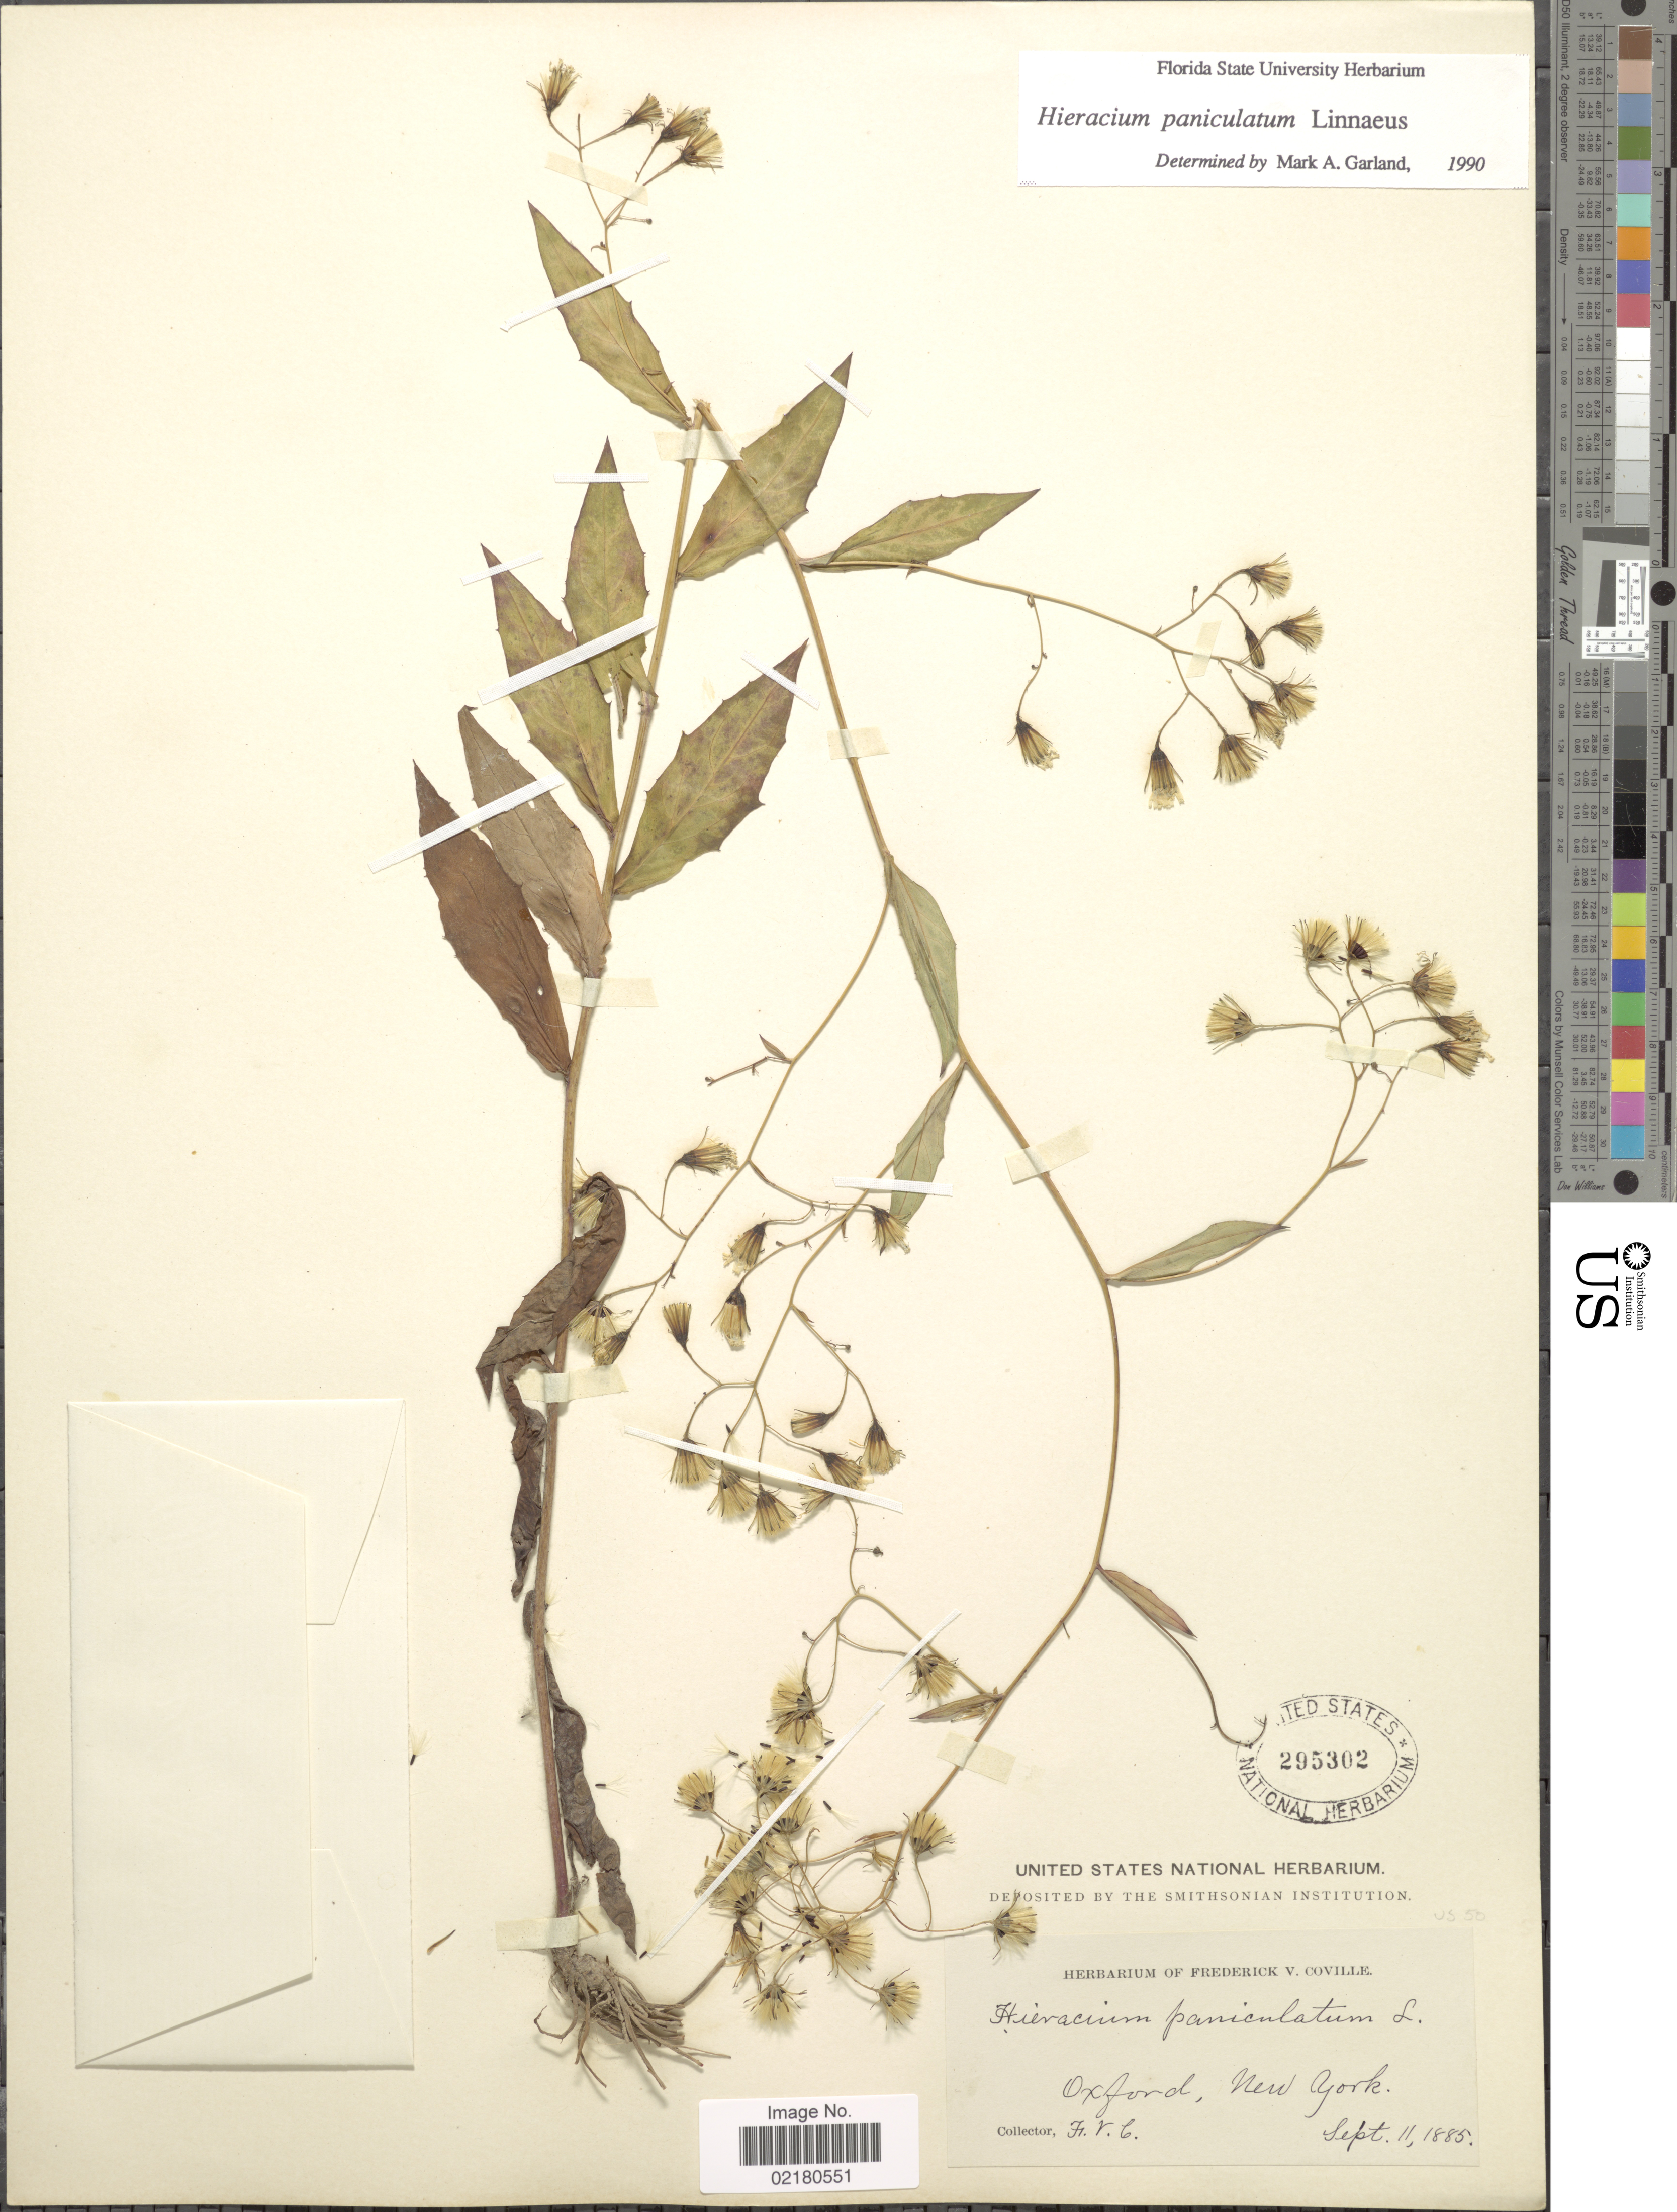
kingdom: Plantae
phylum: Tracheophyta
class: Magnoliopsida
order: Asterales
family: Asteraceae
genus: Hieracium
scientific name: Hieracium paniculatum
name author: L.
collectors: F. V. Coville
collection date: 1885-09-11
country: United States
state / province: New York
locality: Oxford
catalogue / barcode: US 295302